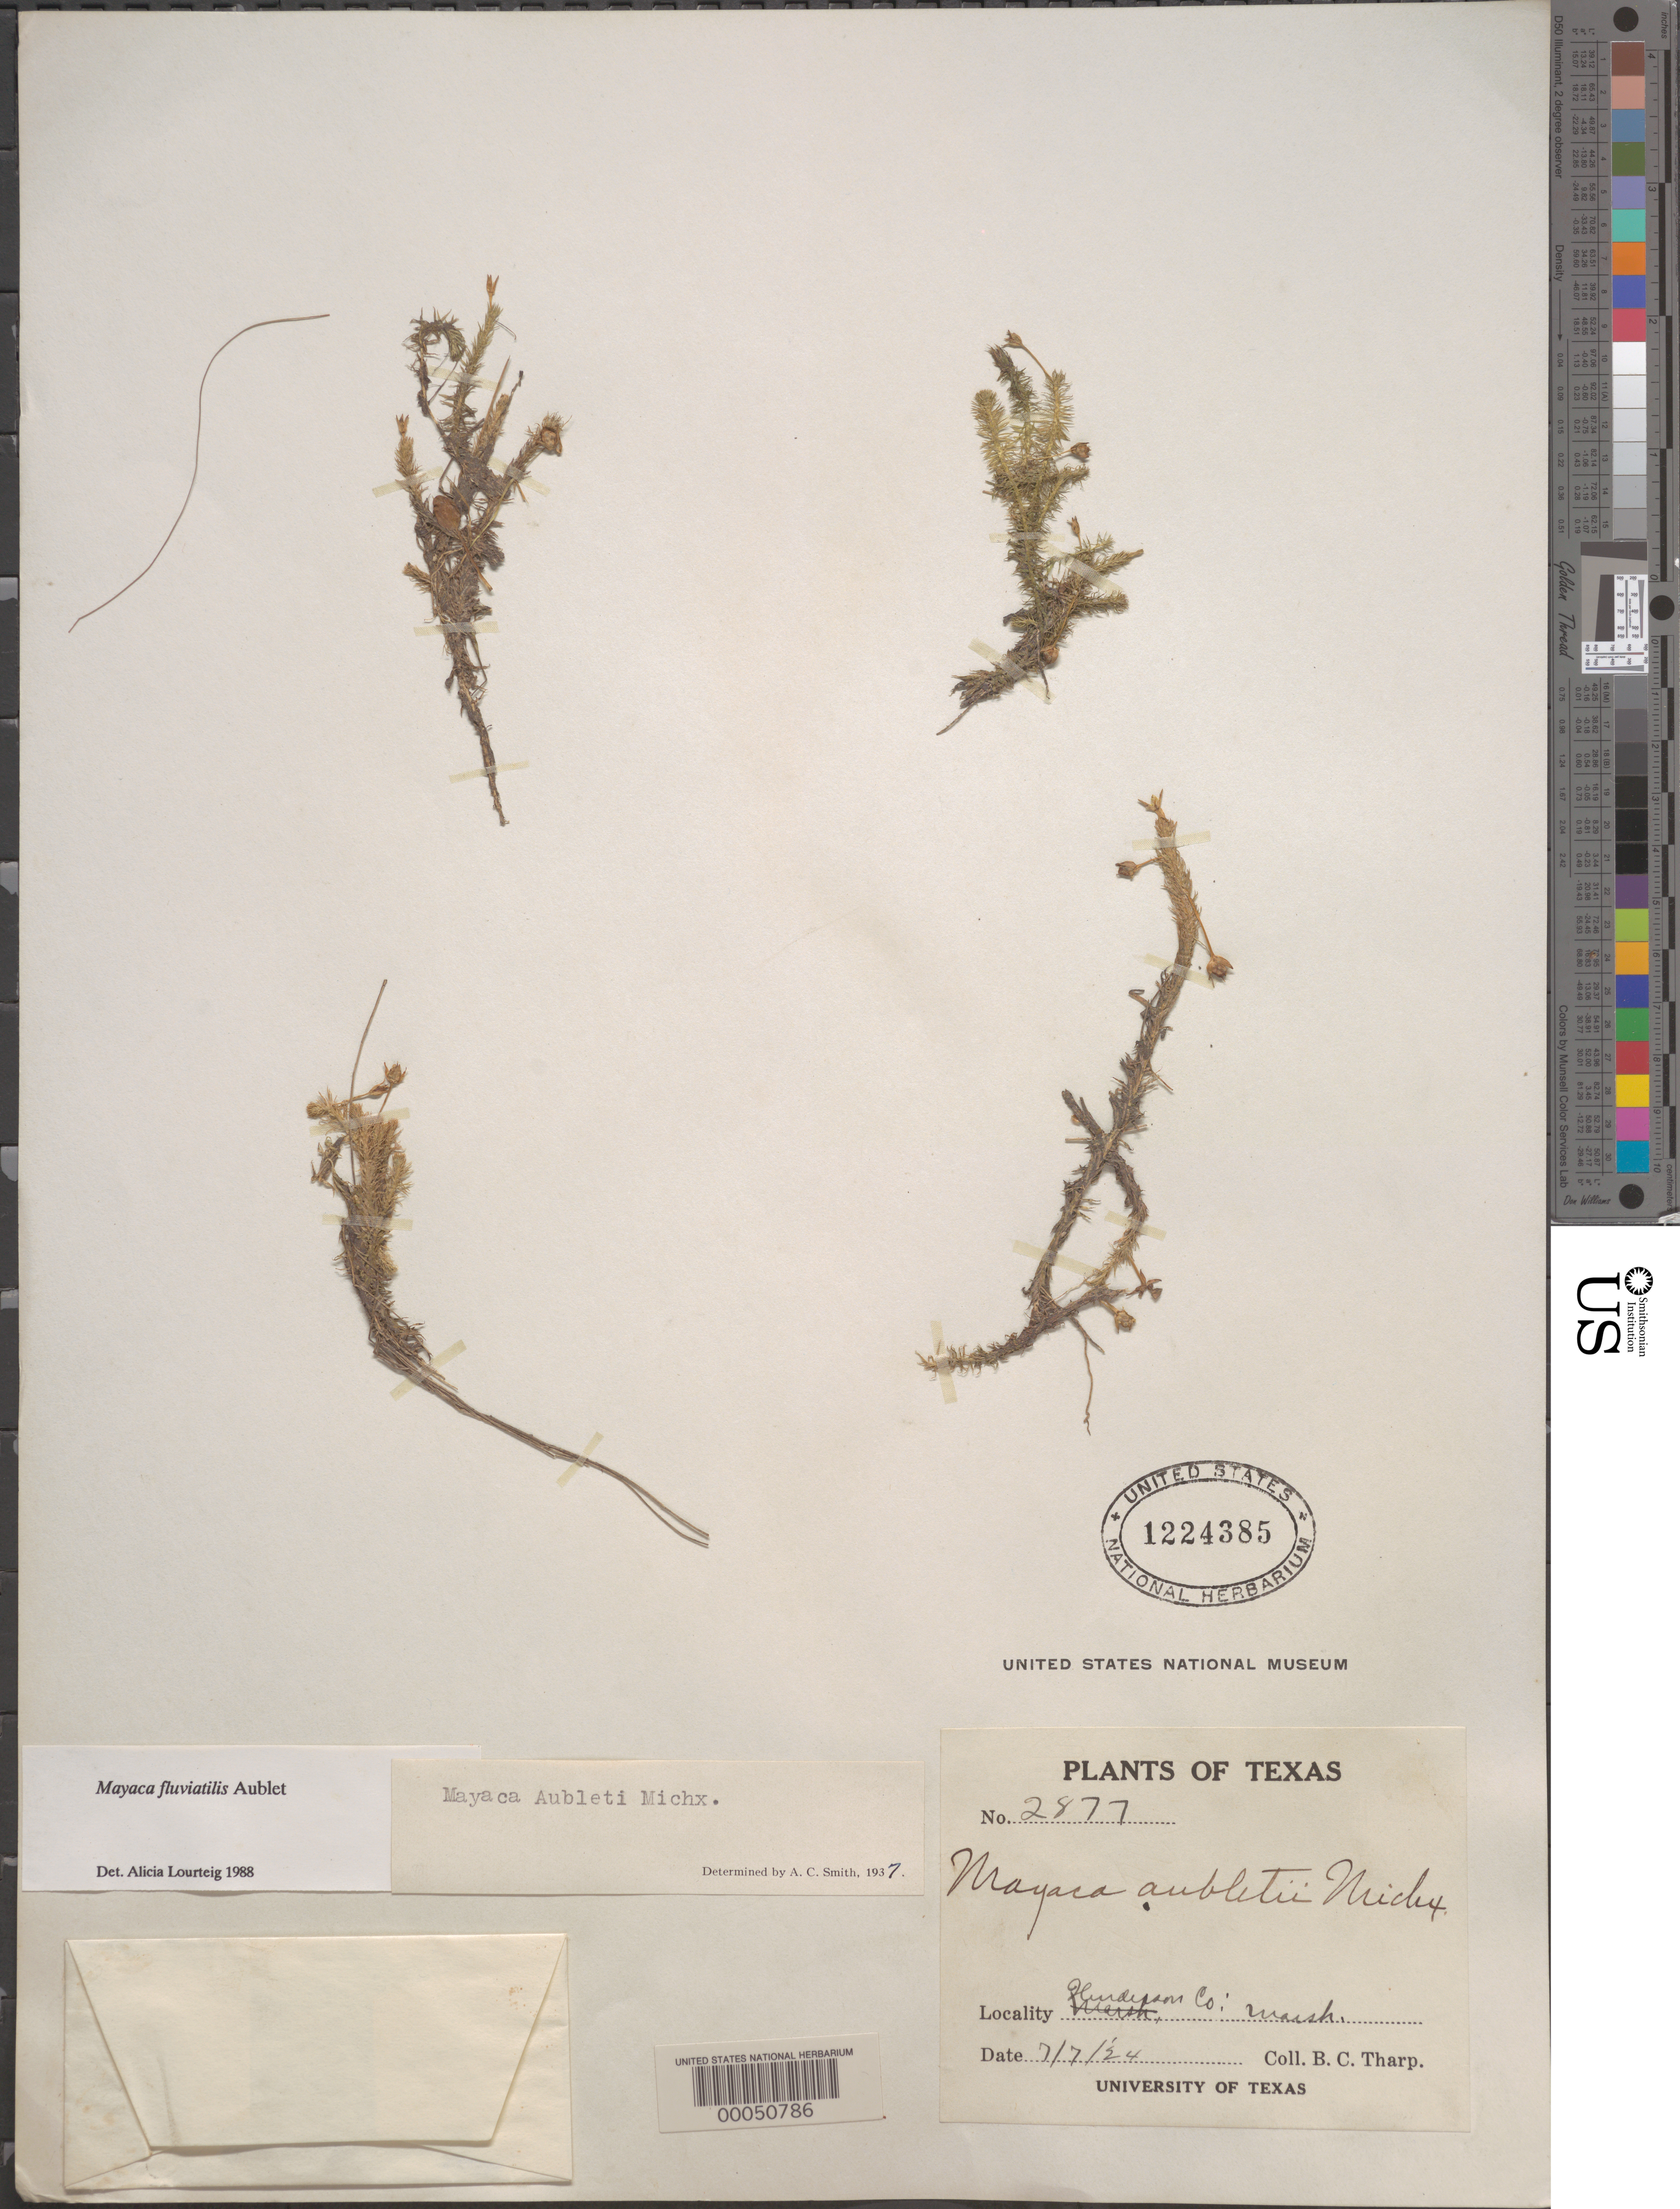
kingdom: Plantae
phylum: Tracheophyta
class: Liliopsida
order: Poales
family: Mayacaceae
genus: Mayaca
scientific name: Mayaca fluviatilis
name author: Aubl.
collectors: B. C. Tharp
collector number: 2877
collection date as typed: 07 Jul 1924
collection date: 1924-07-07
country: United States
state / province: Texas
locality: Hurdyson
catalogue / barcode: US 1224385